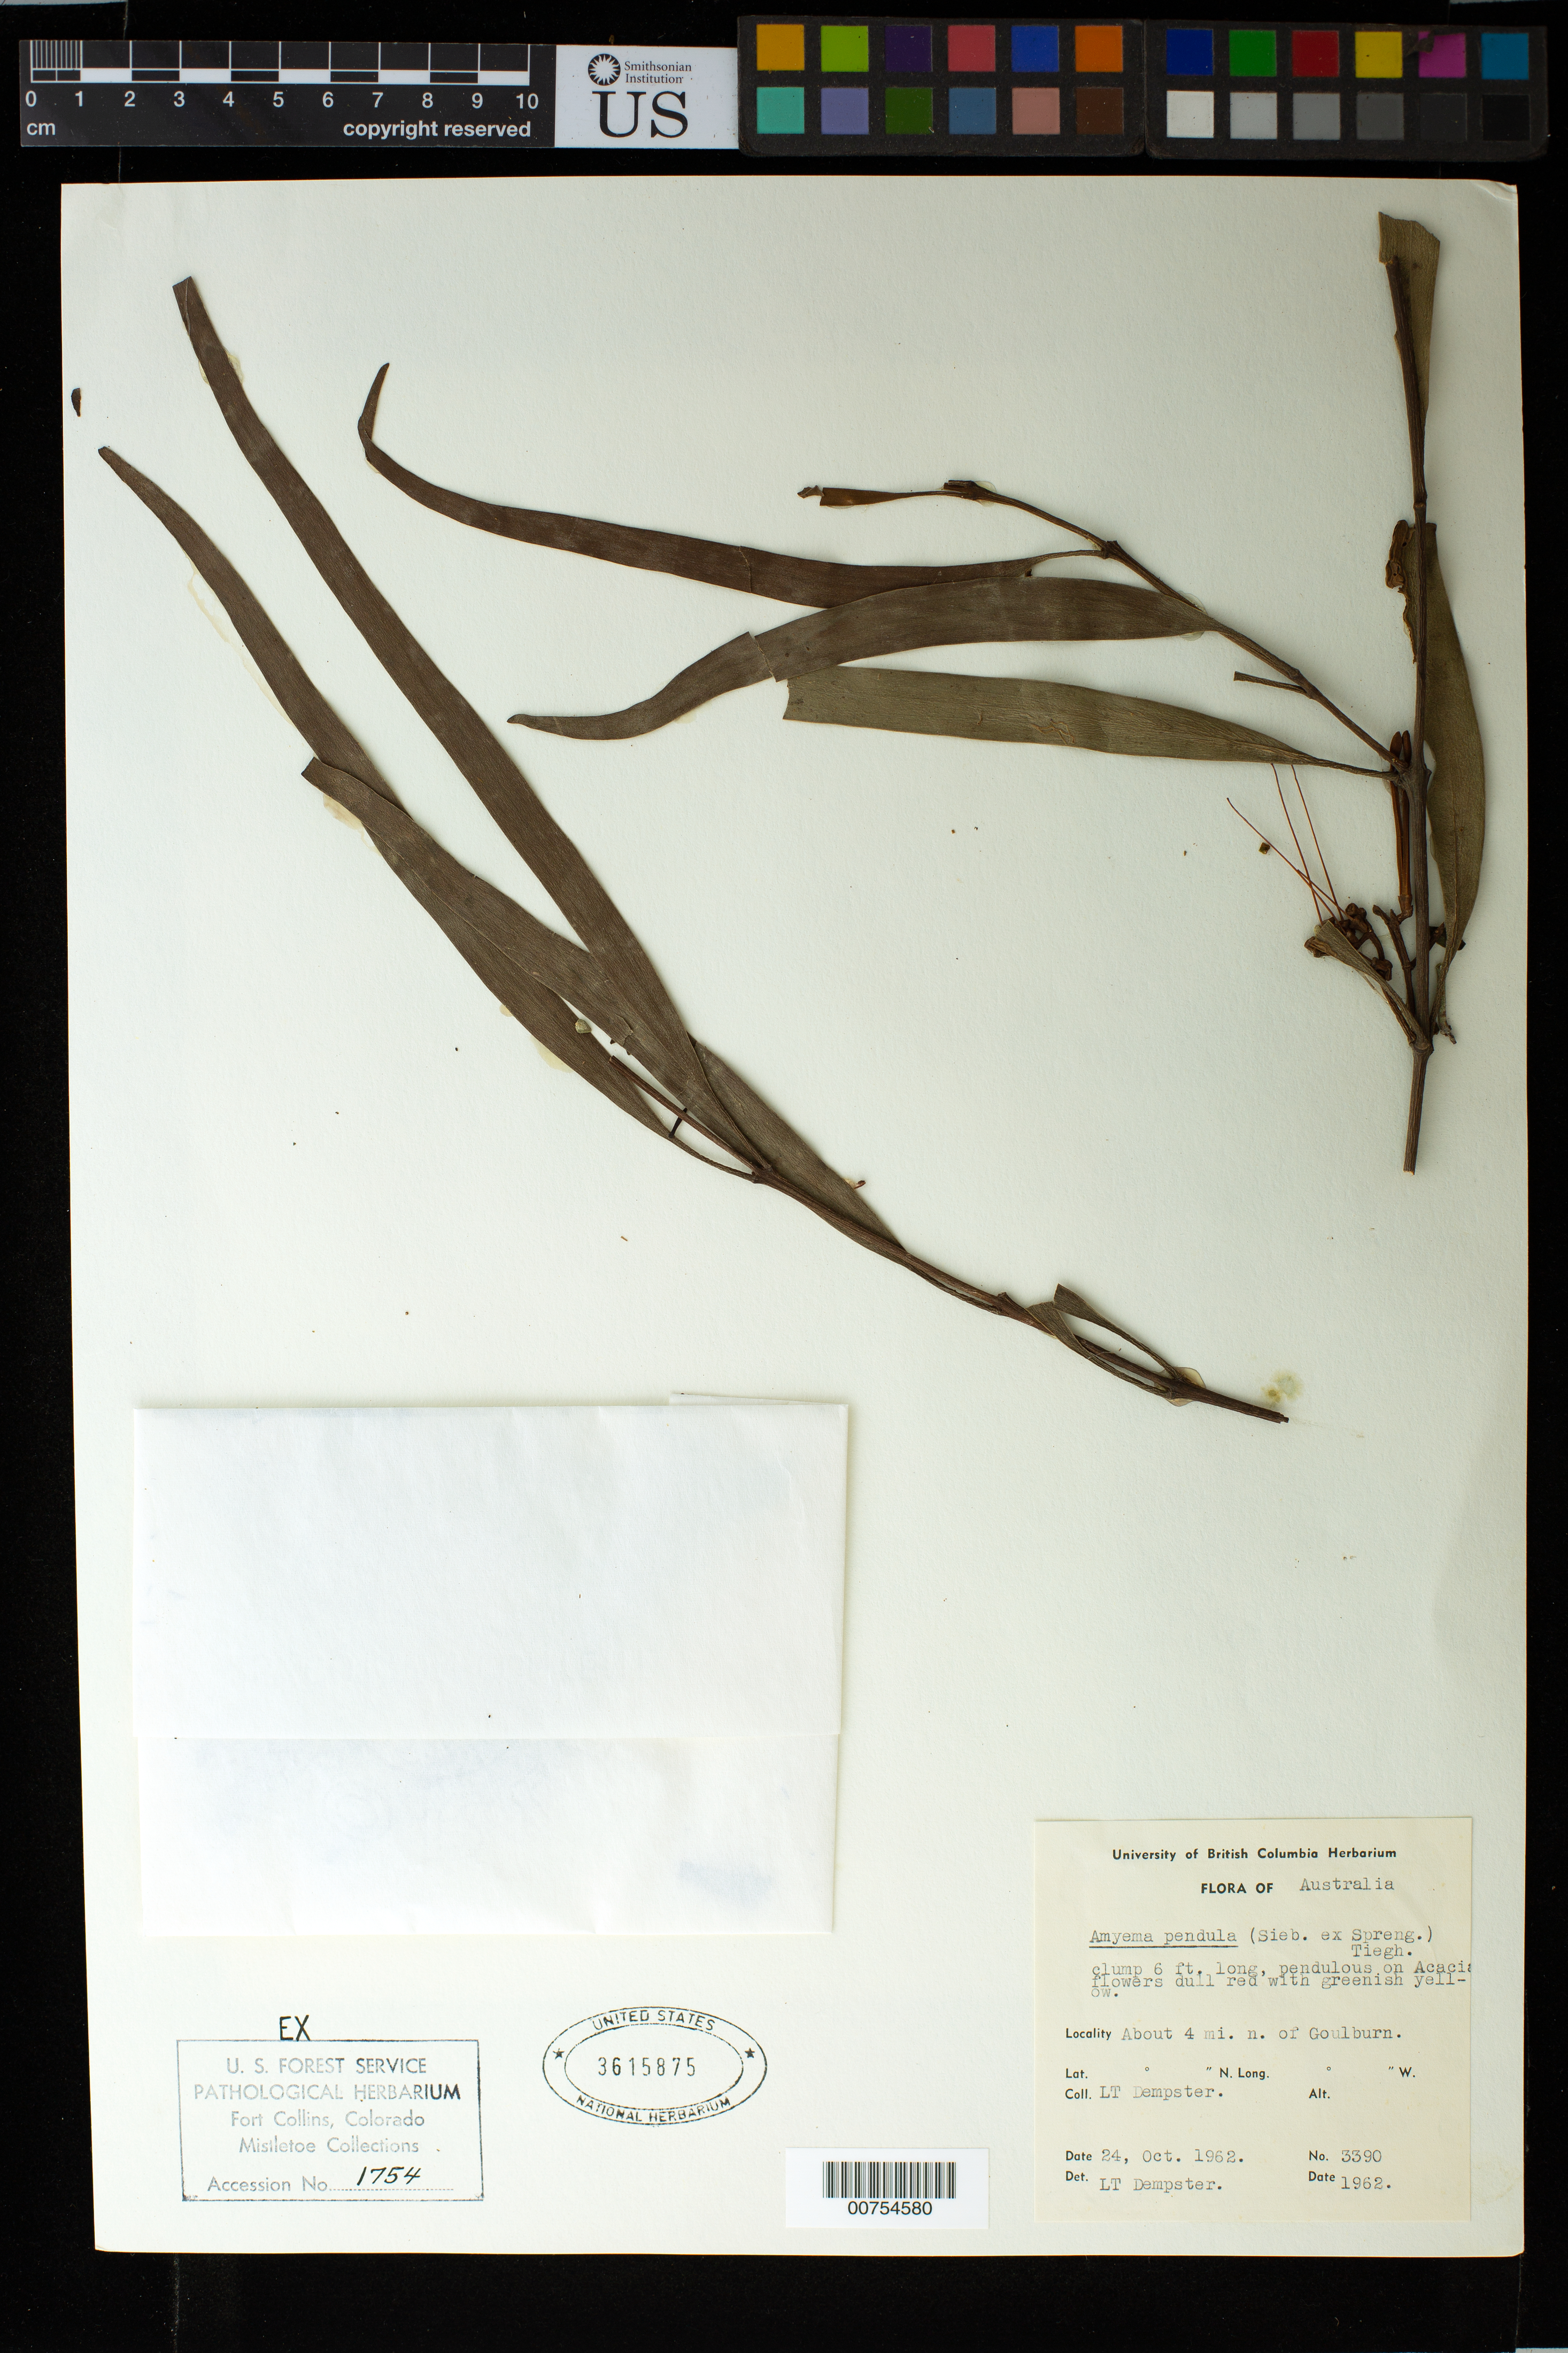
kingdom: Plantae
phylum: Tracheophyta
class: Magnoliopsida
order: Santalales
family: Loranthaceae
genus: Amyema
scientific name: Amyema pendula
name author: (Sieber ex Spreng.) Tiegh.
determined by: Dempster, L. T.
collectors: L. T. Dempster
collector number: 3390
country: Australia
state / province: New South Wales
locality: About 4 mi. n. of Goulburn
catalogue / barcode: US 3615875